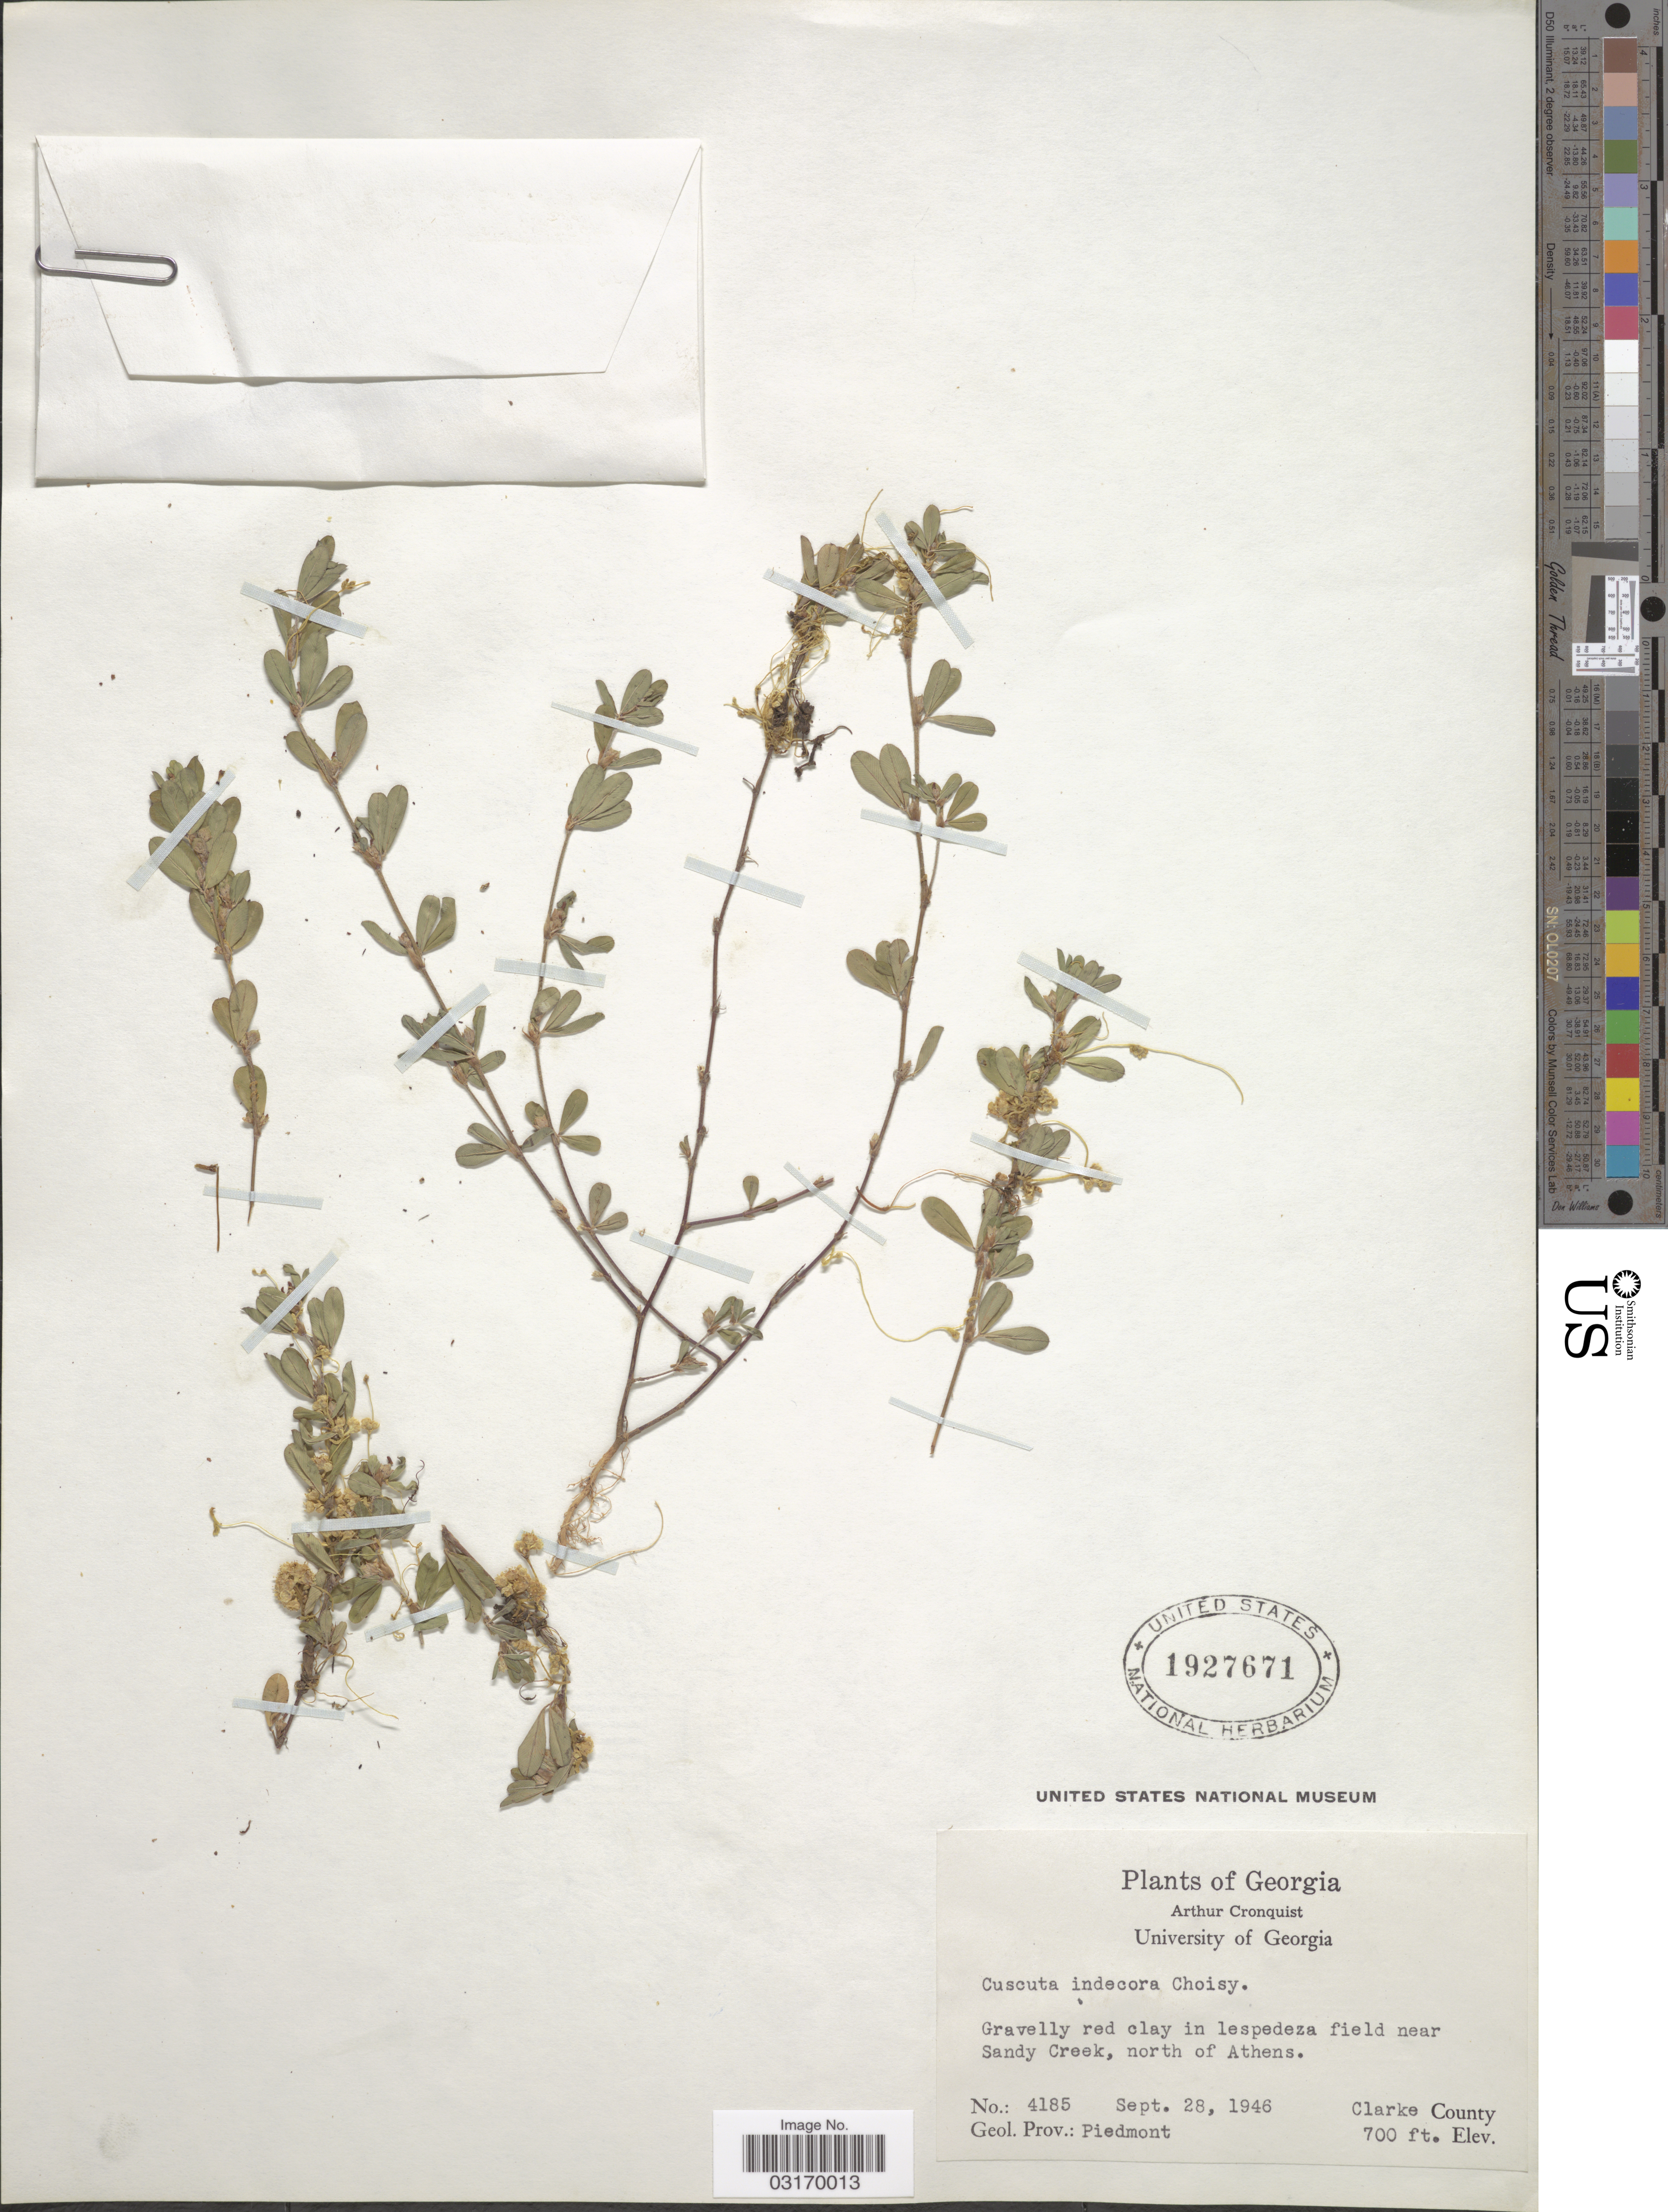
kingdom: Plantae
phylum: Tracheophyta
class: Magnoliopsida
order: Solanales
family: Convolvulaceae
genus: Cuscuta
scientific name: Cuscuta indecora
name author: Choisy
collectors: A. J. Cronquist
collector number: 4185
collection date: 1946-09-28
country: United States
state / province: Georgia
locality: Field near Sandy Creek, north of Athens. Clarke County. Geol. Prov.: Piedmont.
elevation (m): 213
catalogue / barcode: US 1927671